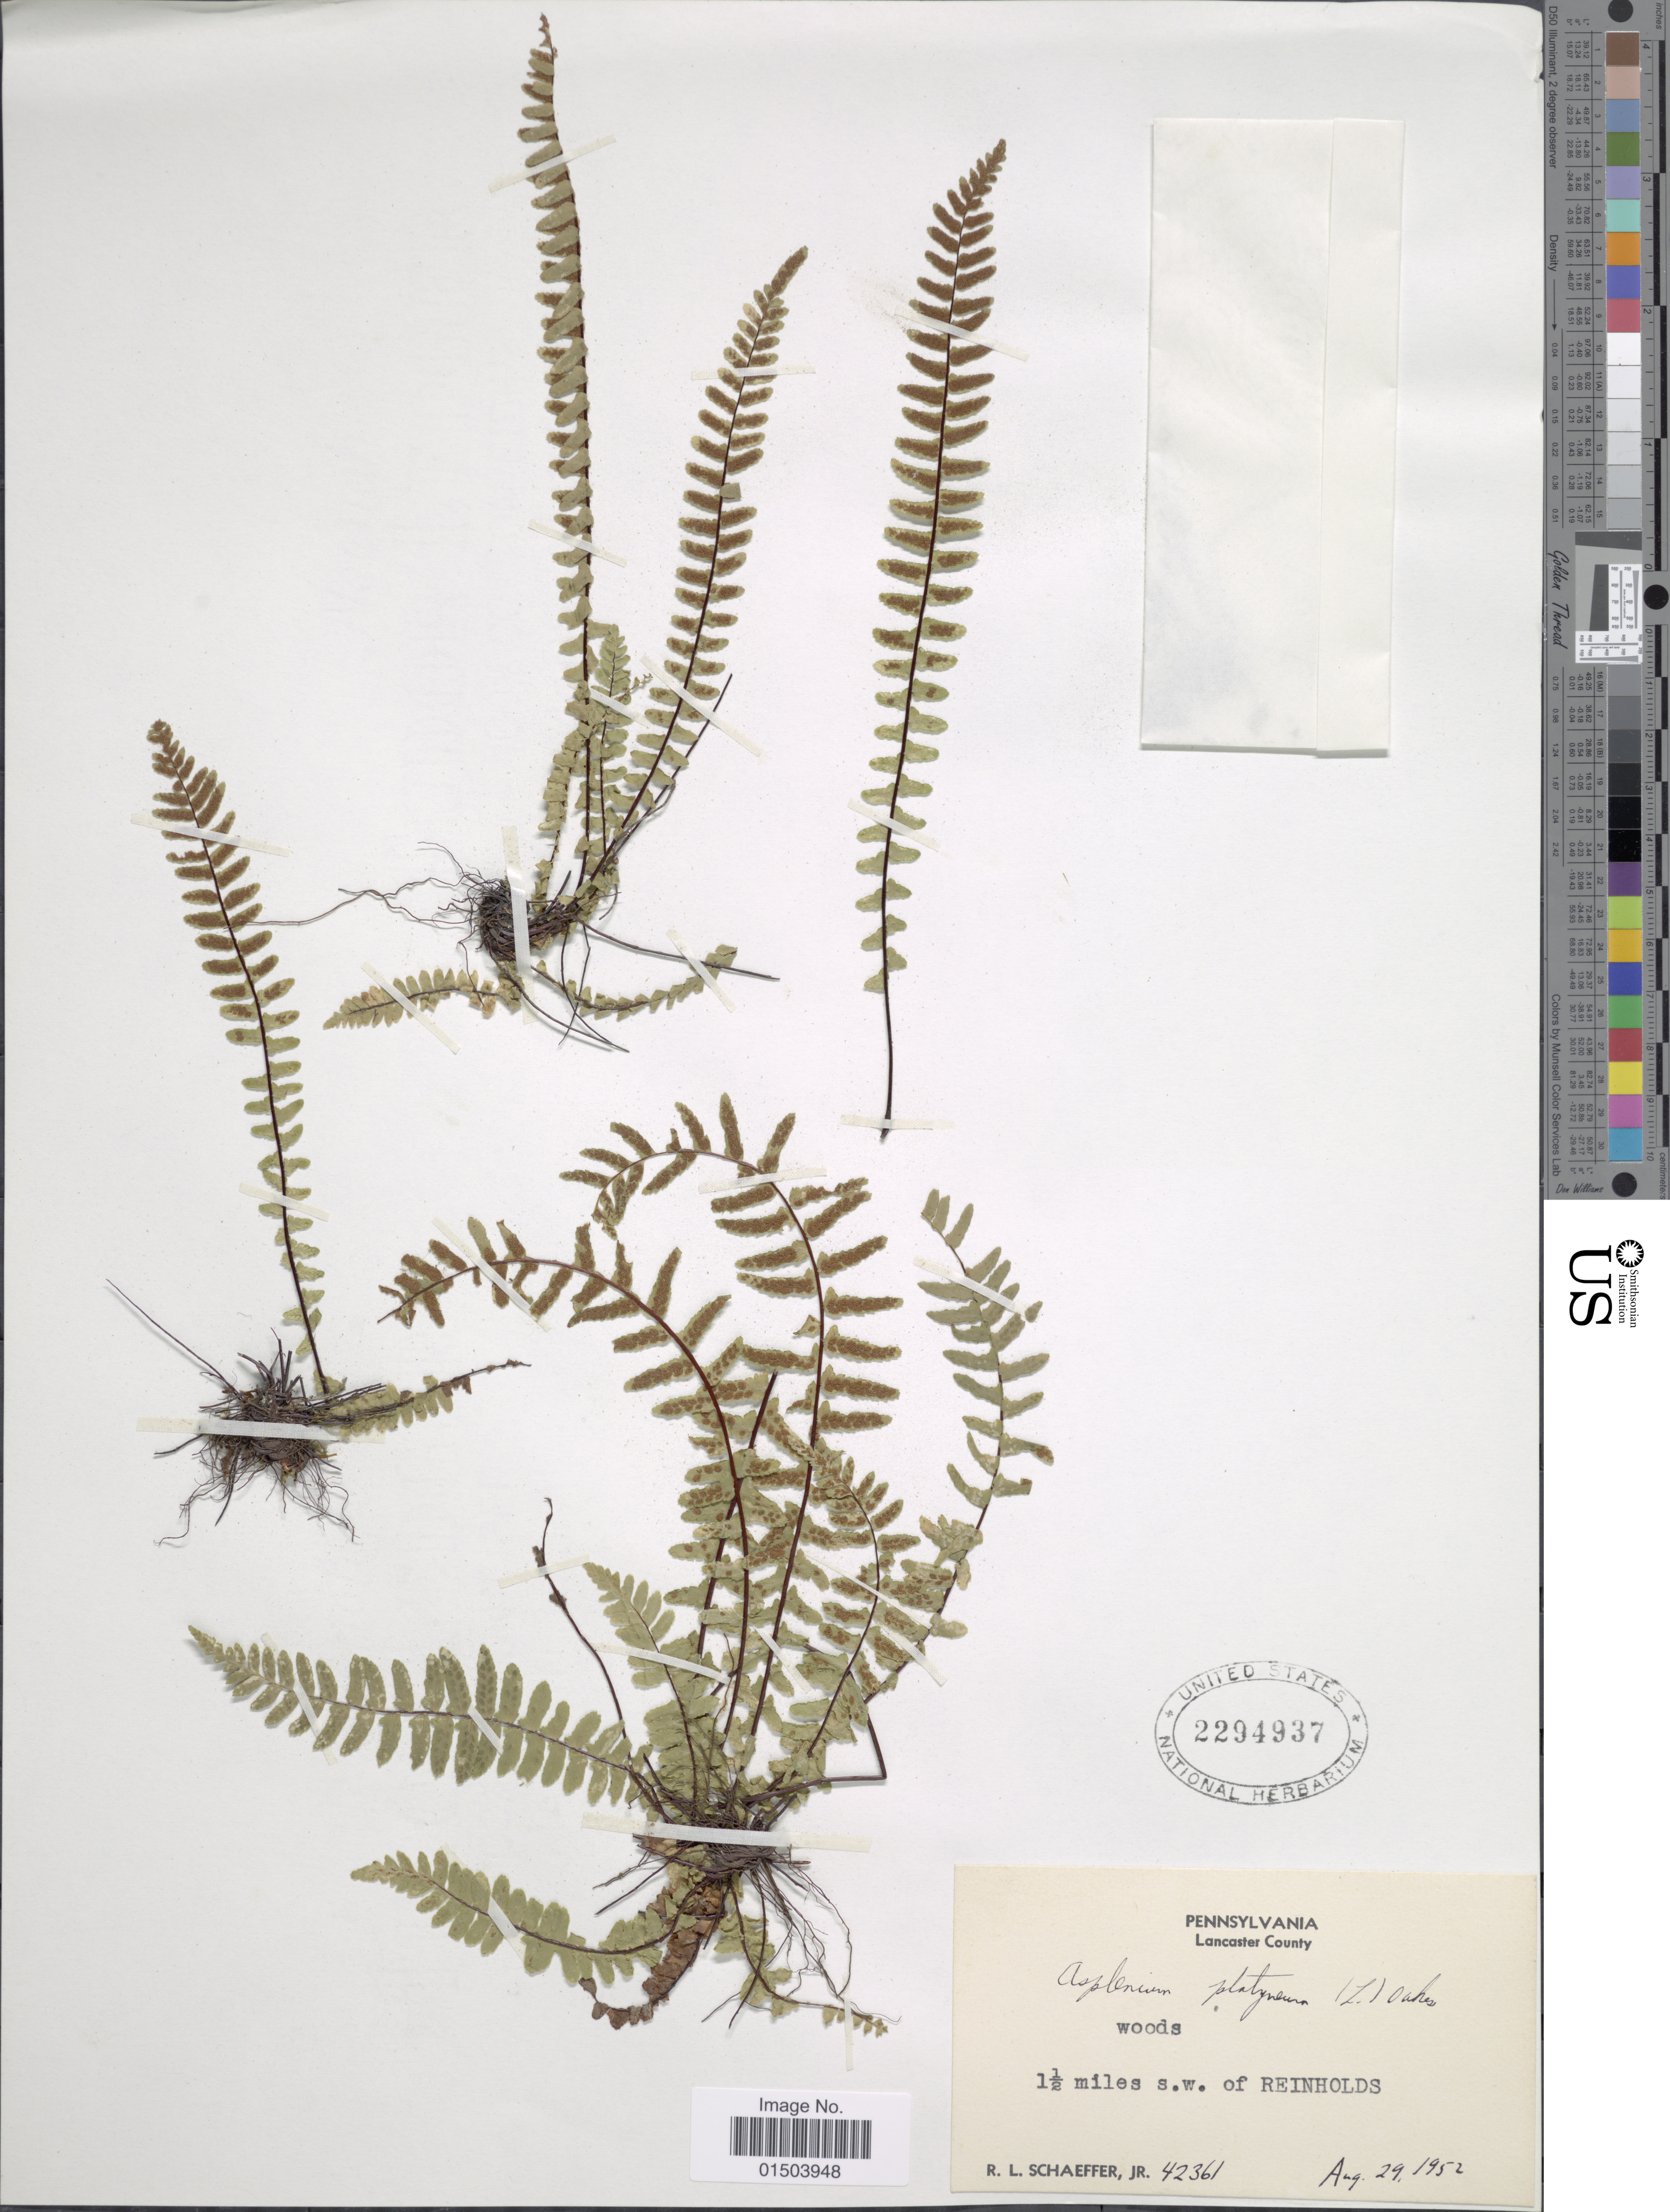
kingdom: Plantae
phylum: Tracheophyta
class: Polypodiopsida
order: Polypodiales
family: Aspleniaceae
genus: Asplenium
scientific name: Asplenium platyneuron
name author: (L.) Britton, Stearns & Poggenb.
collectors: R. L. Schaeffer Jr.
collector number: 42361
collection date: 1952-08-29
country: United States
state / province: Pennsylvania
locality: Lancaster County. 1½ miles s.w. of Reinholds.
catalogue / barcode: US 2294937